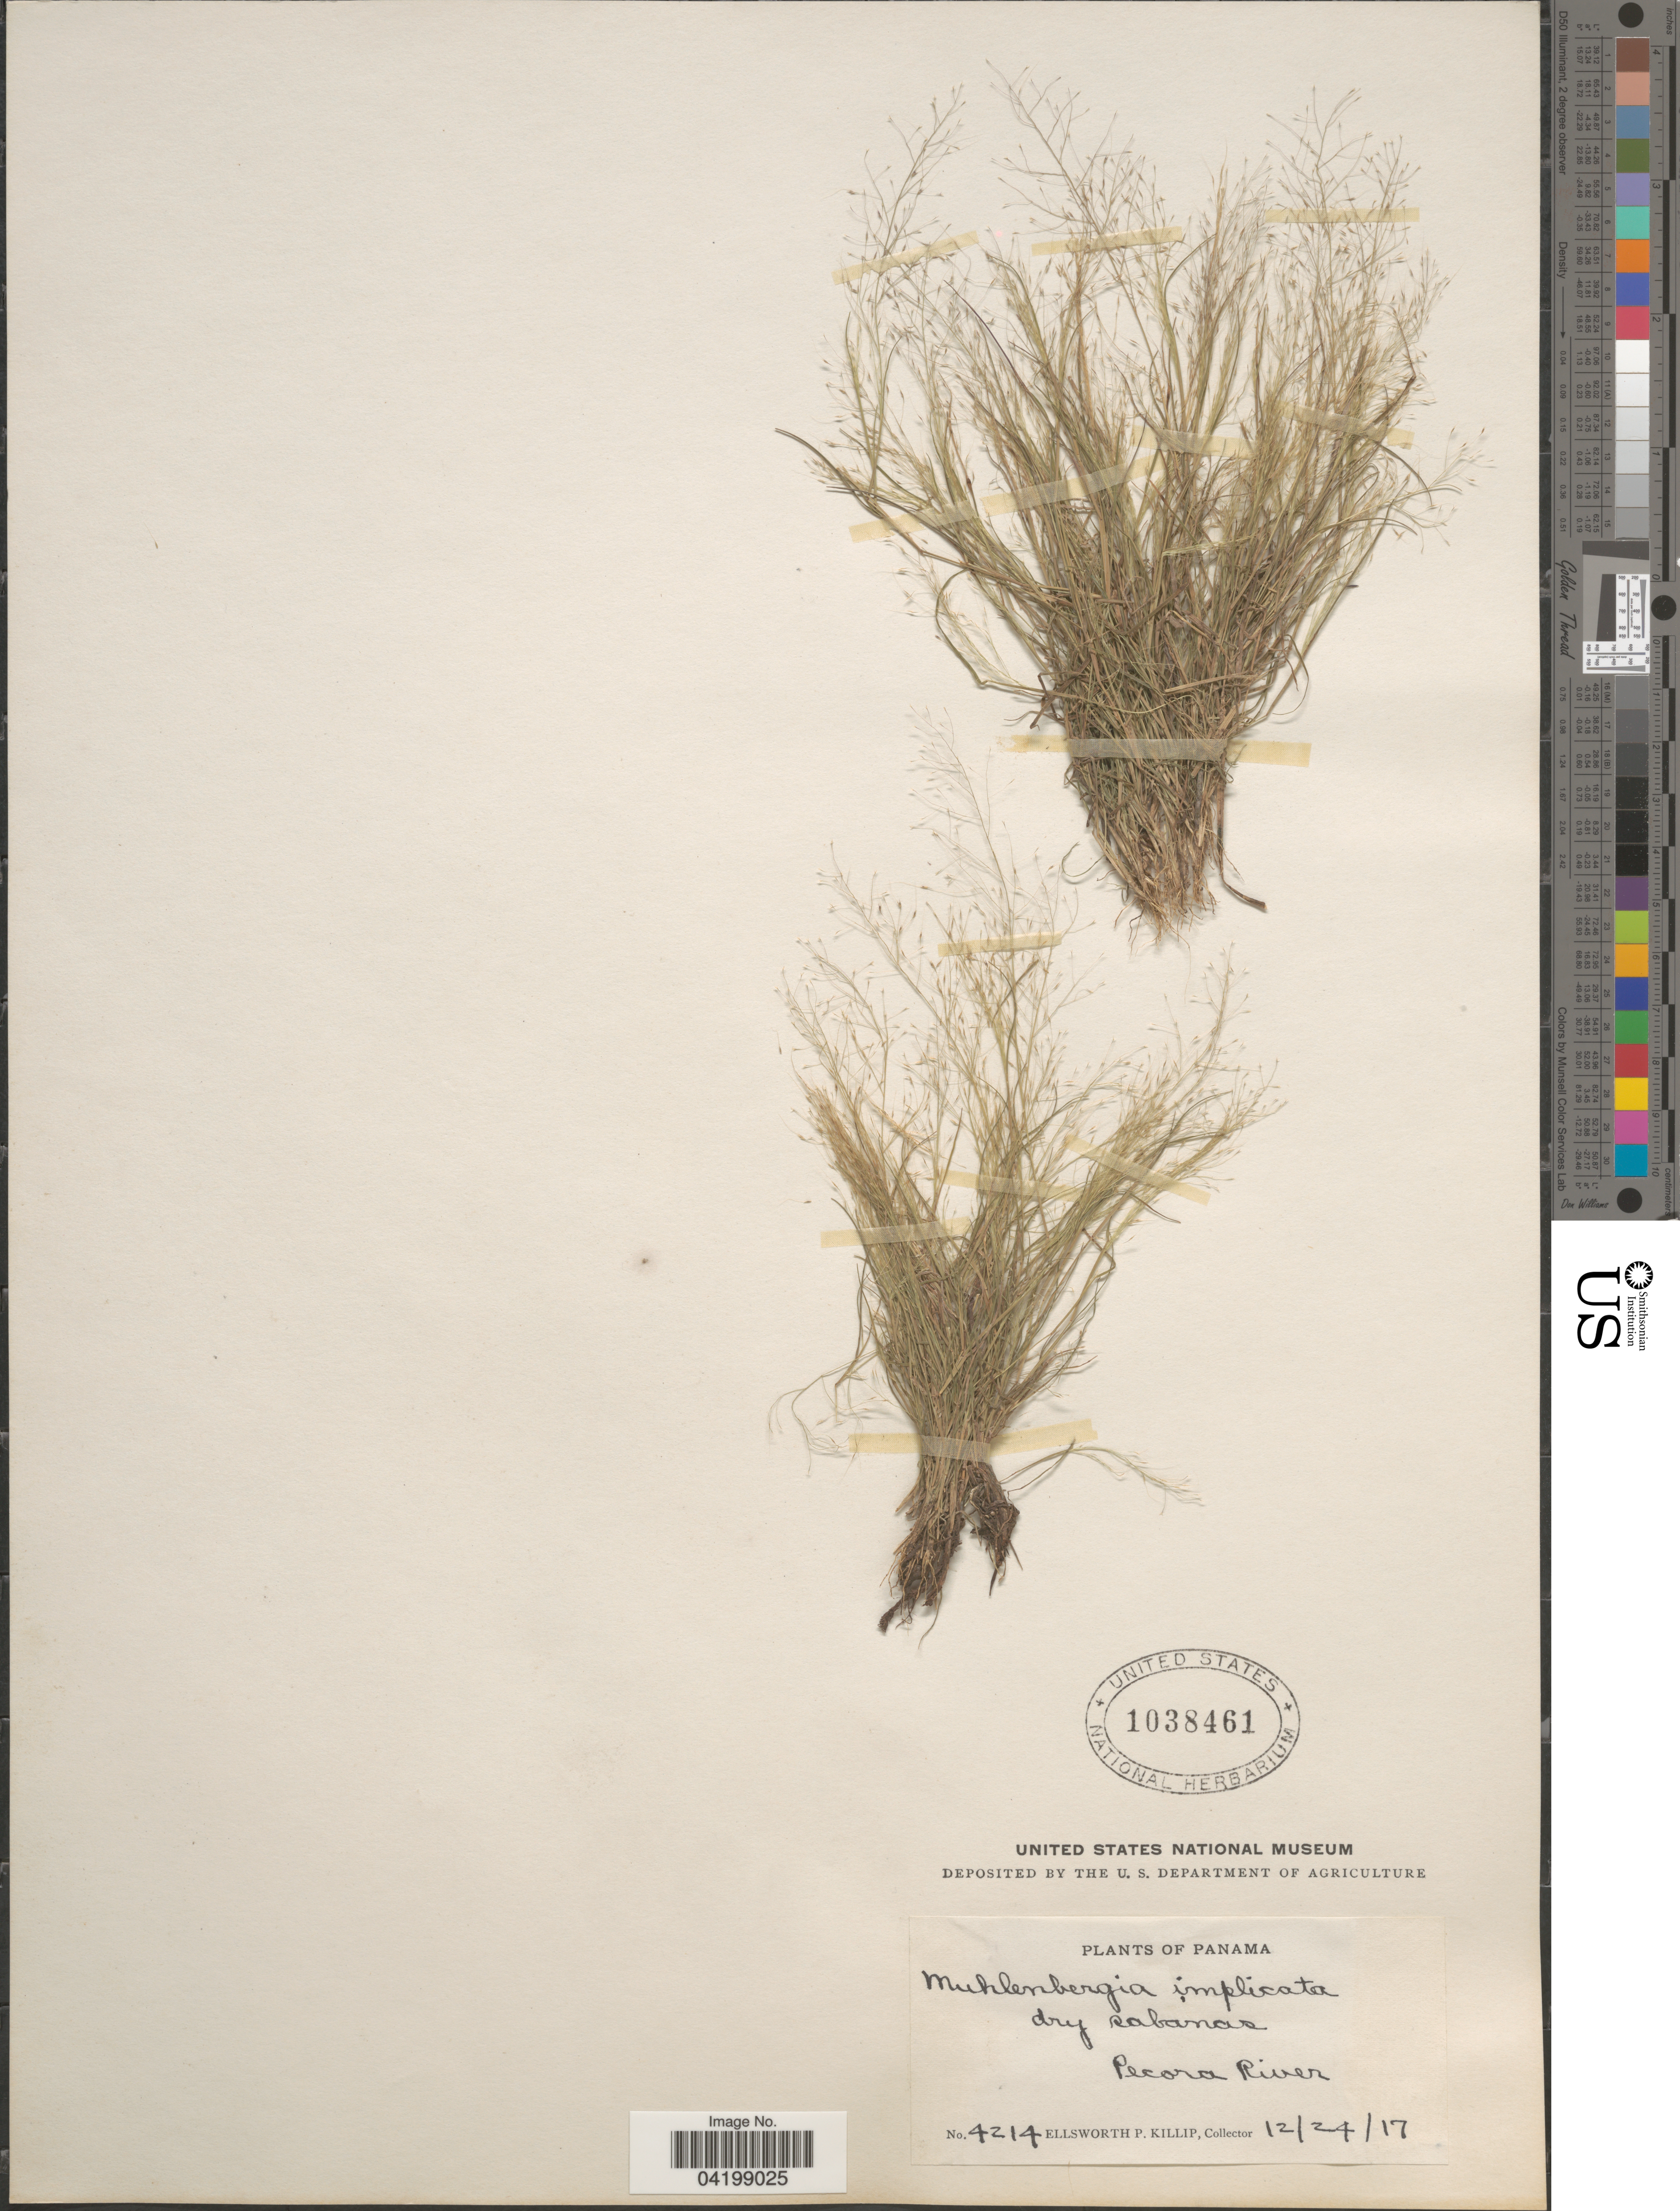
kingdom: Plantae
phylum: Tracheophyta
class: Liliopsida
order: Poales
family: Poaceae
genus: Muhlenbergia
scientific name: Muhlenbergia tenuissima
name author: (J. Presl) Kunth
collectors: E. P. Killip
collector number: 4214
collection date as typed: Transcribed d/m/y: 24/12/17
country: Panama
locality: Pecora River.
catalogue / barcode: US 1038461